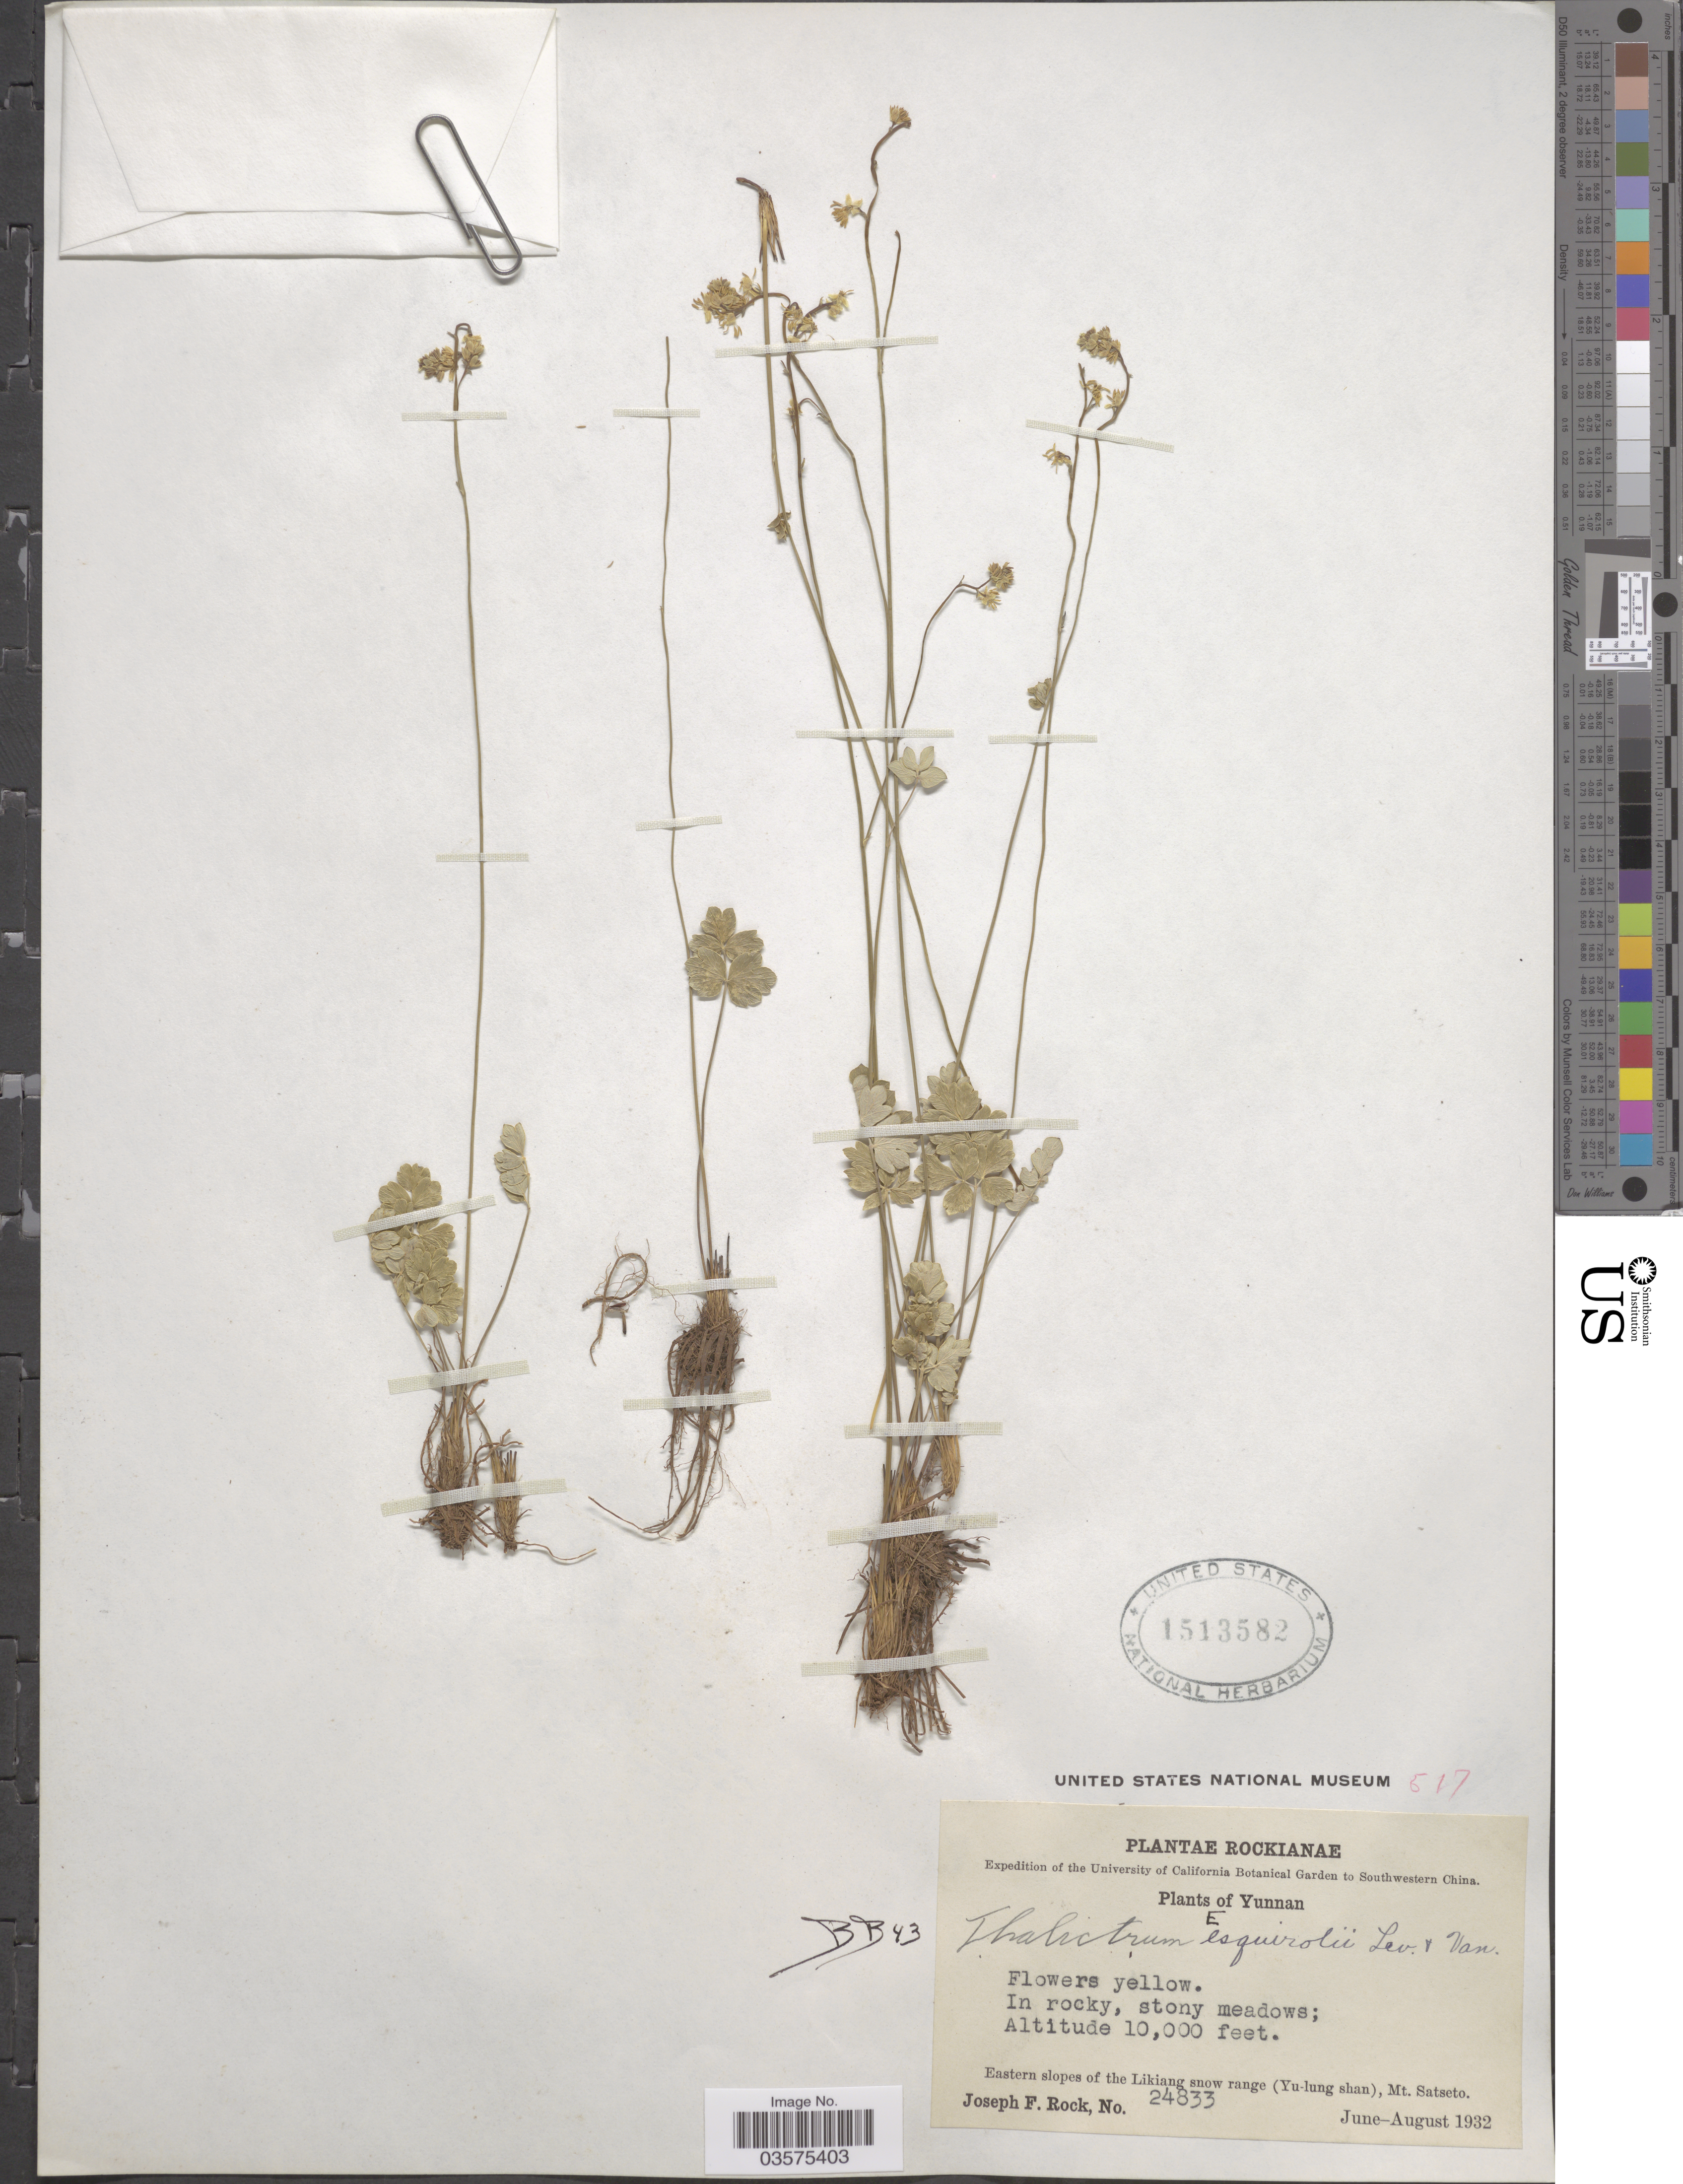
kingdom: Plantae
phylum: Tracheophyta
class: Magnoliopsida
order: Ranunculales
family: Ranunculaceae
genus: Thalictrum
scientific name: Thalictrum esquirolii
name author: H. Lév. & Vaniot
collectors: J. F. Rock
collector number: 24833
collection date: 1932-06/1932-08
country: China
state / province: Yunnan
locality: Southwestern China. Eastern slopes of the Likiang snow range (Yu-lung shan), Mt. Satseto.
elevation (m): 3048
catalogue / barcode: US 1513582